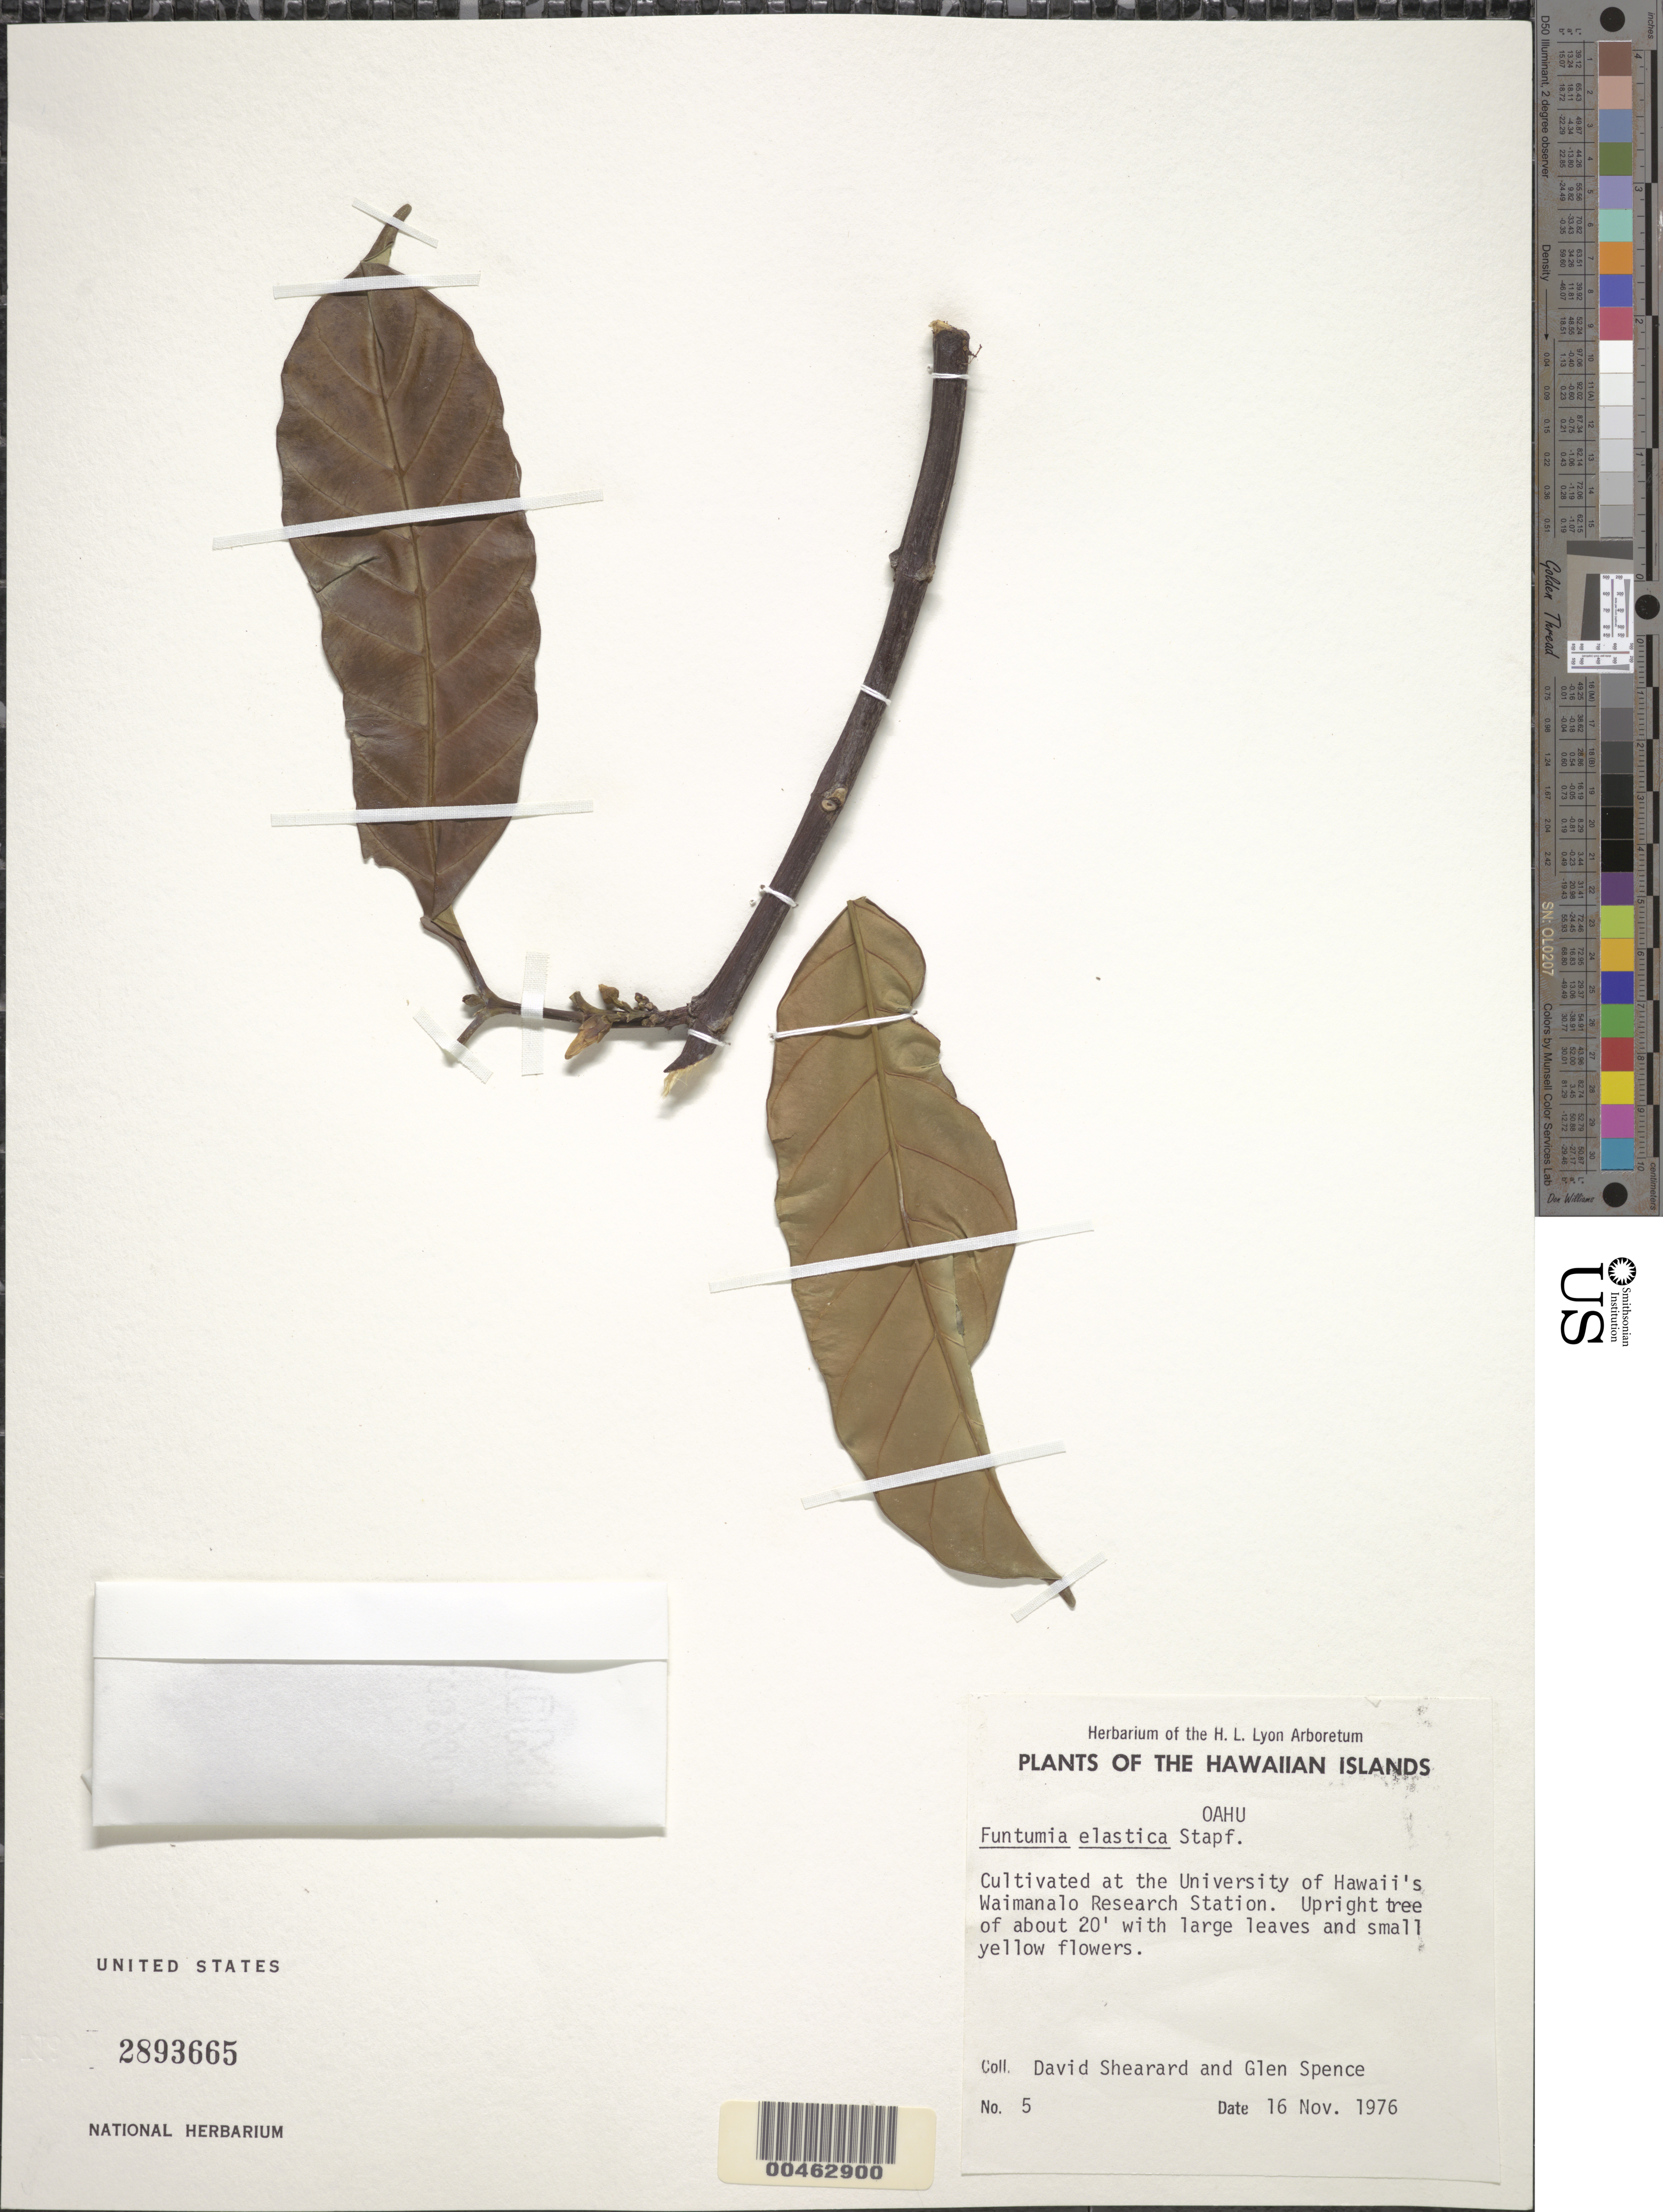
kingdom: Plantae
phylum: Tracheophyta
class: Magnoliopsida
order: Gentianales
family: Apocynaceae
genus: Funtumia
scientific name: Funtumia elastica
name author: Stapf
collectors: D. Shearard & G. Spence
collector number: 5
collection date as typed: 16 Nov 1976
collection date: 1976-11-16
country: United States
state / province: Hawaii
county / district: Honolulu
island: Oahu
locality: University of Hawaii's Waimanalo Research Station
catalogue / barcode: US 2893665